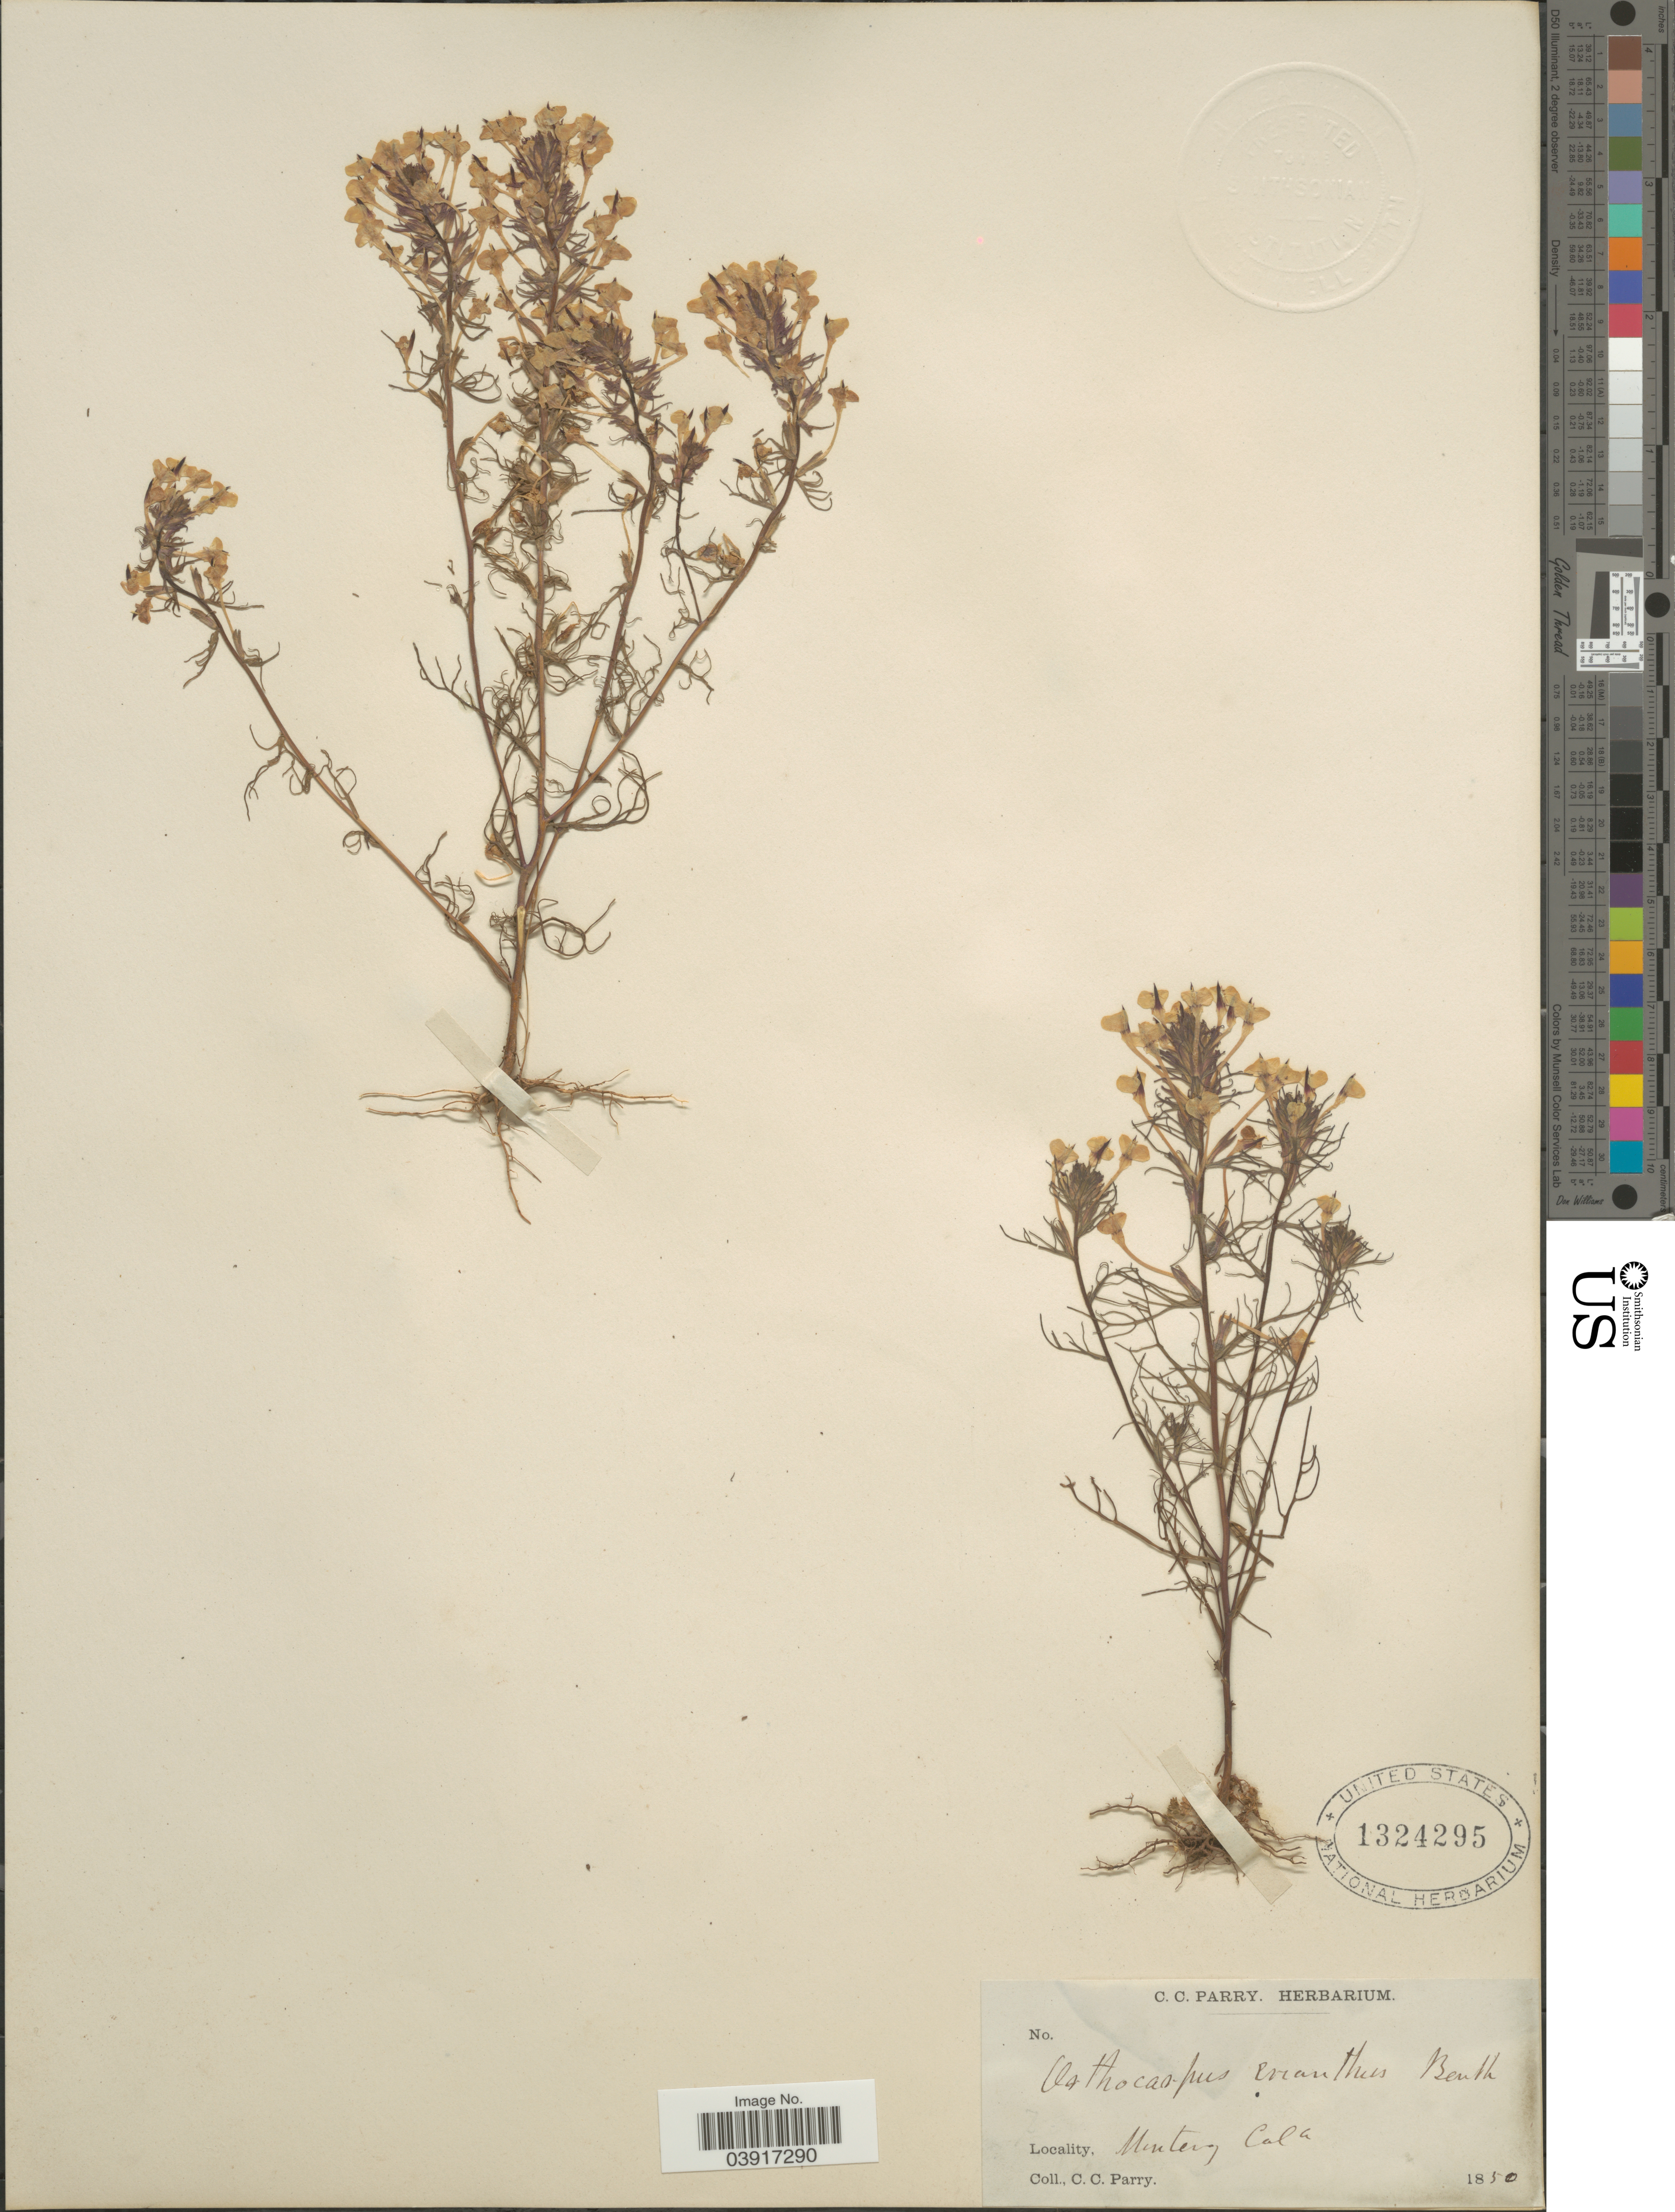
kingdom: Plantae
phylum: Tracheophyta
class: Magnoliopsida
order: Lamiales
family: Orobanchaceae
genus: Orthocarpus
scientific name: Orthocarpus erianthus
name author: Benth.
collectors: C. C. Parry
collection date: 1850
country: United States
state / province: California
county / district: Monterey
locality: Monterey.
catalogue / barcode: US 1324295